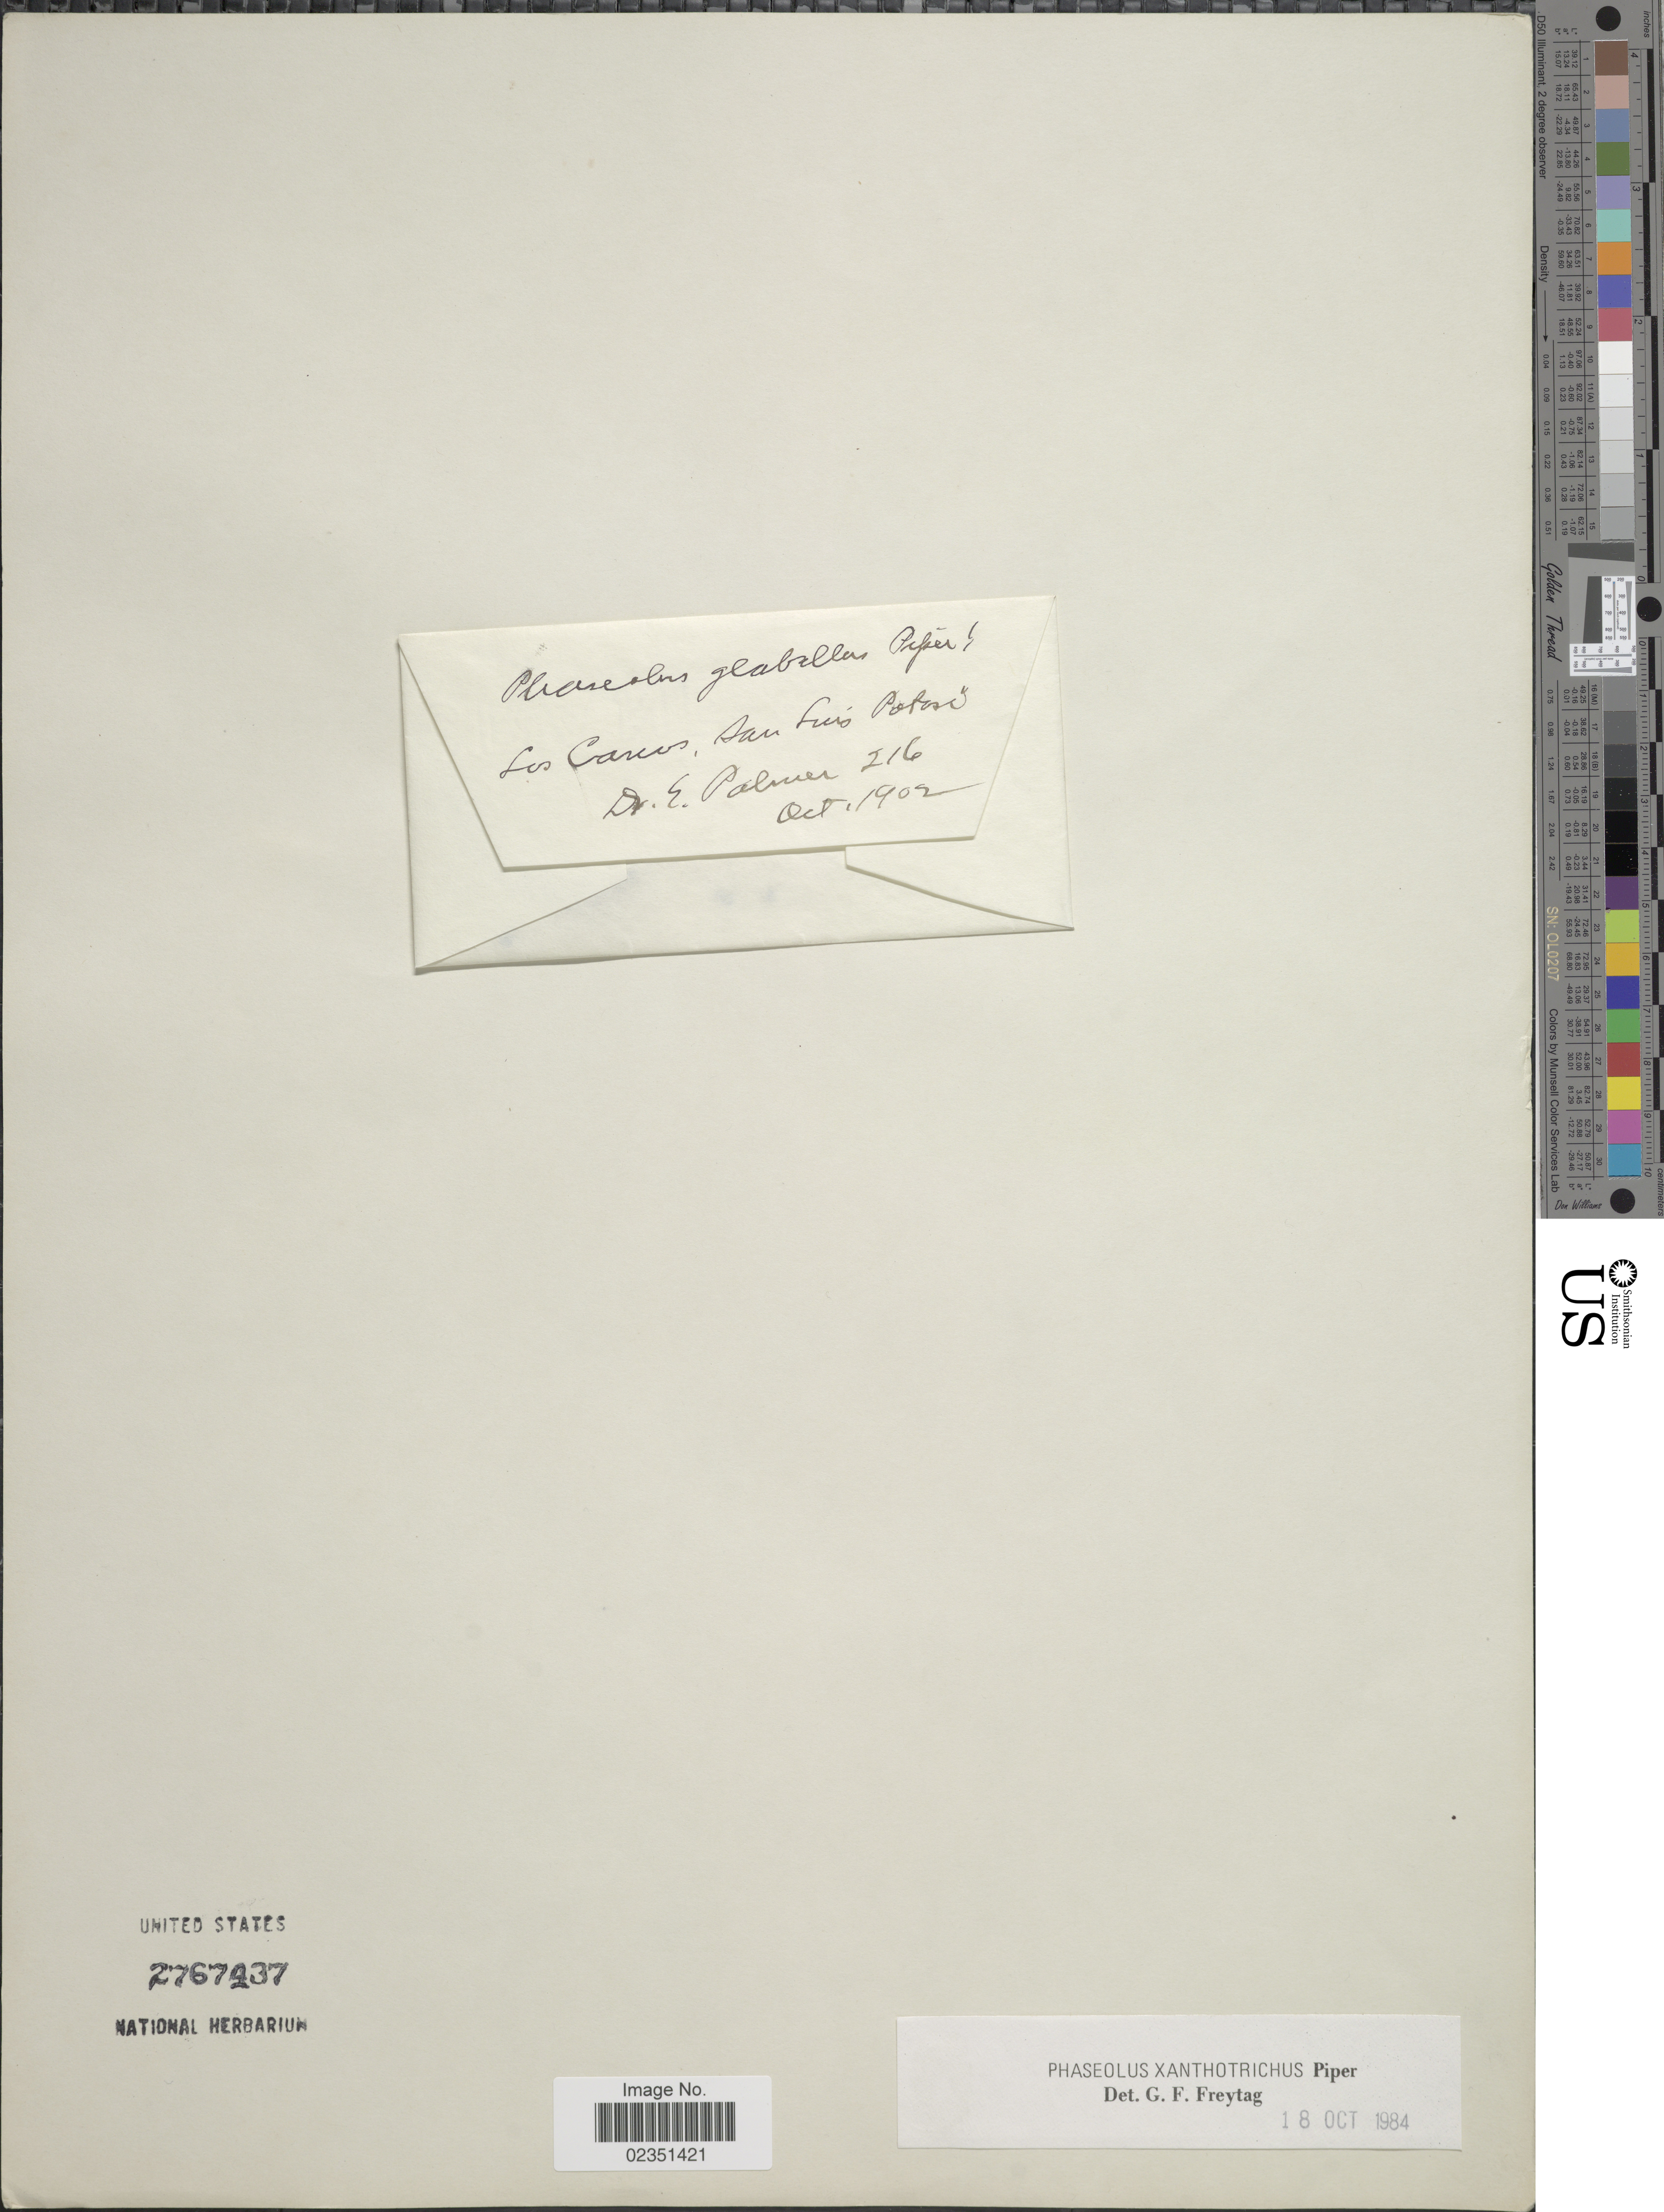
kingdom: Plantae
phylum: Tracheophyta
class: Magnoliopsida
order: Fabales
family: Fabaceae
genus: Phaseolus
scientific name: Phaseolus xanthotrichus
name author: Piper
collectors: E. Palmer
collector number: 216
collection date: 1902-10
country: Argentina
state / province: San Luis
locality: Los Canos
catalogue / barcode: US 2767437